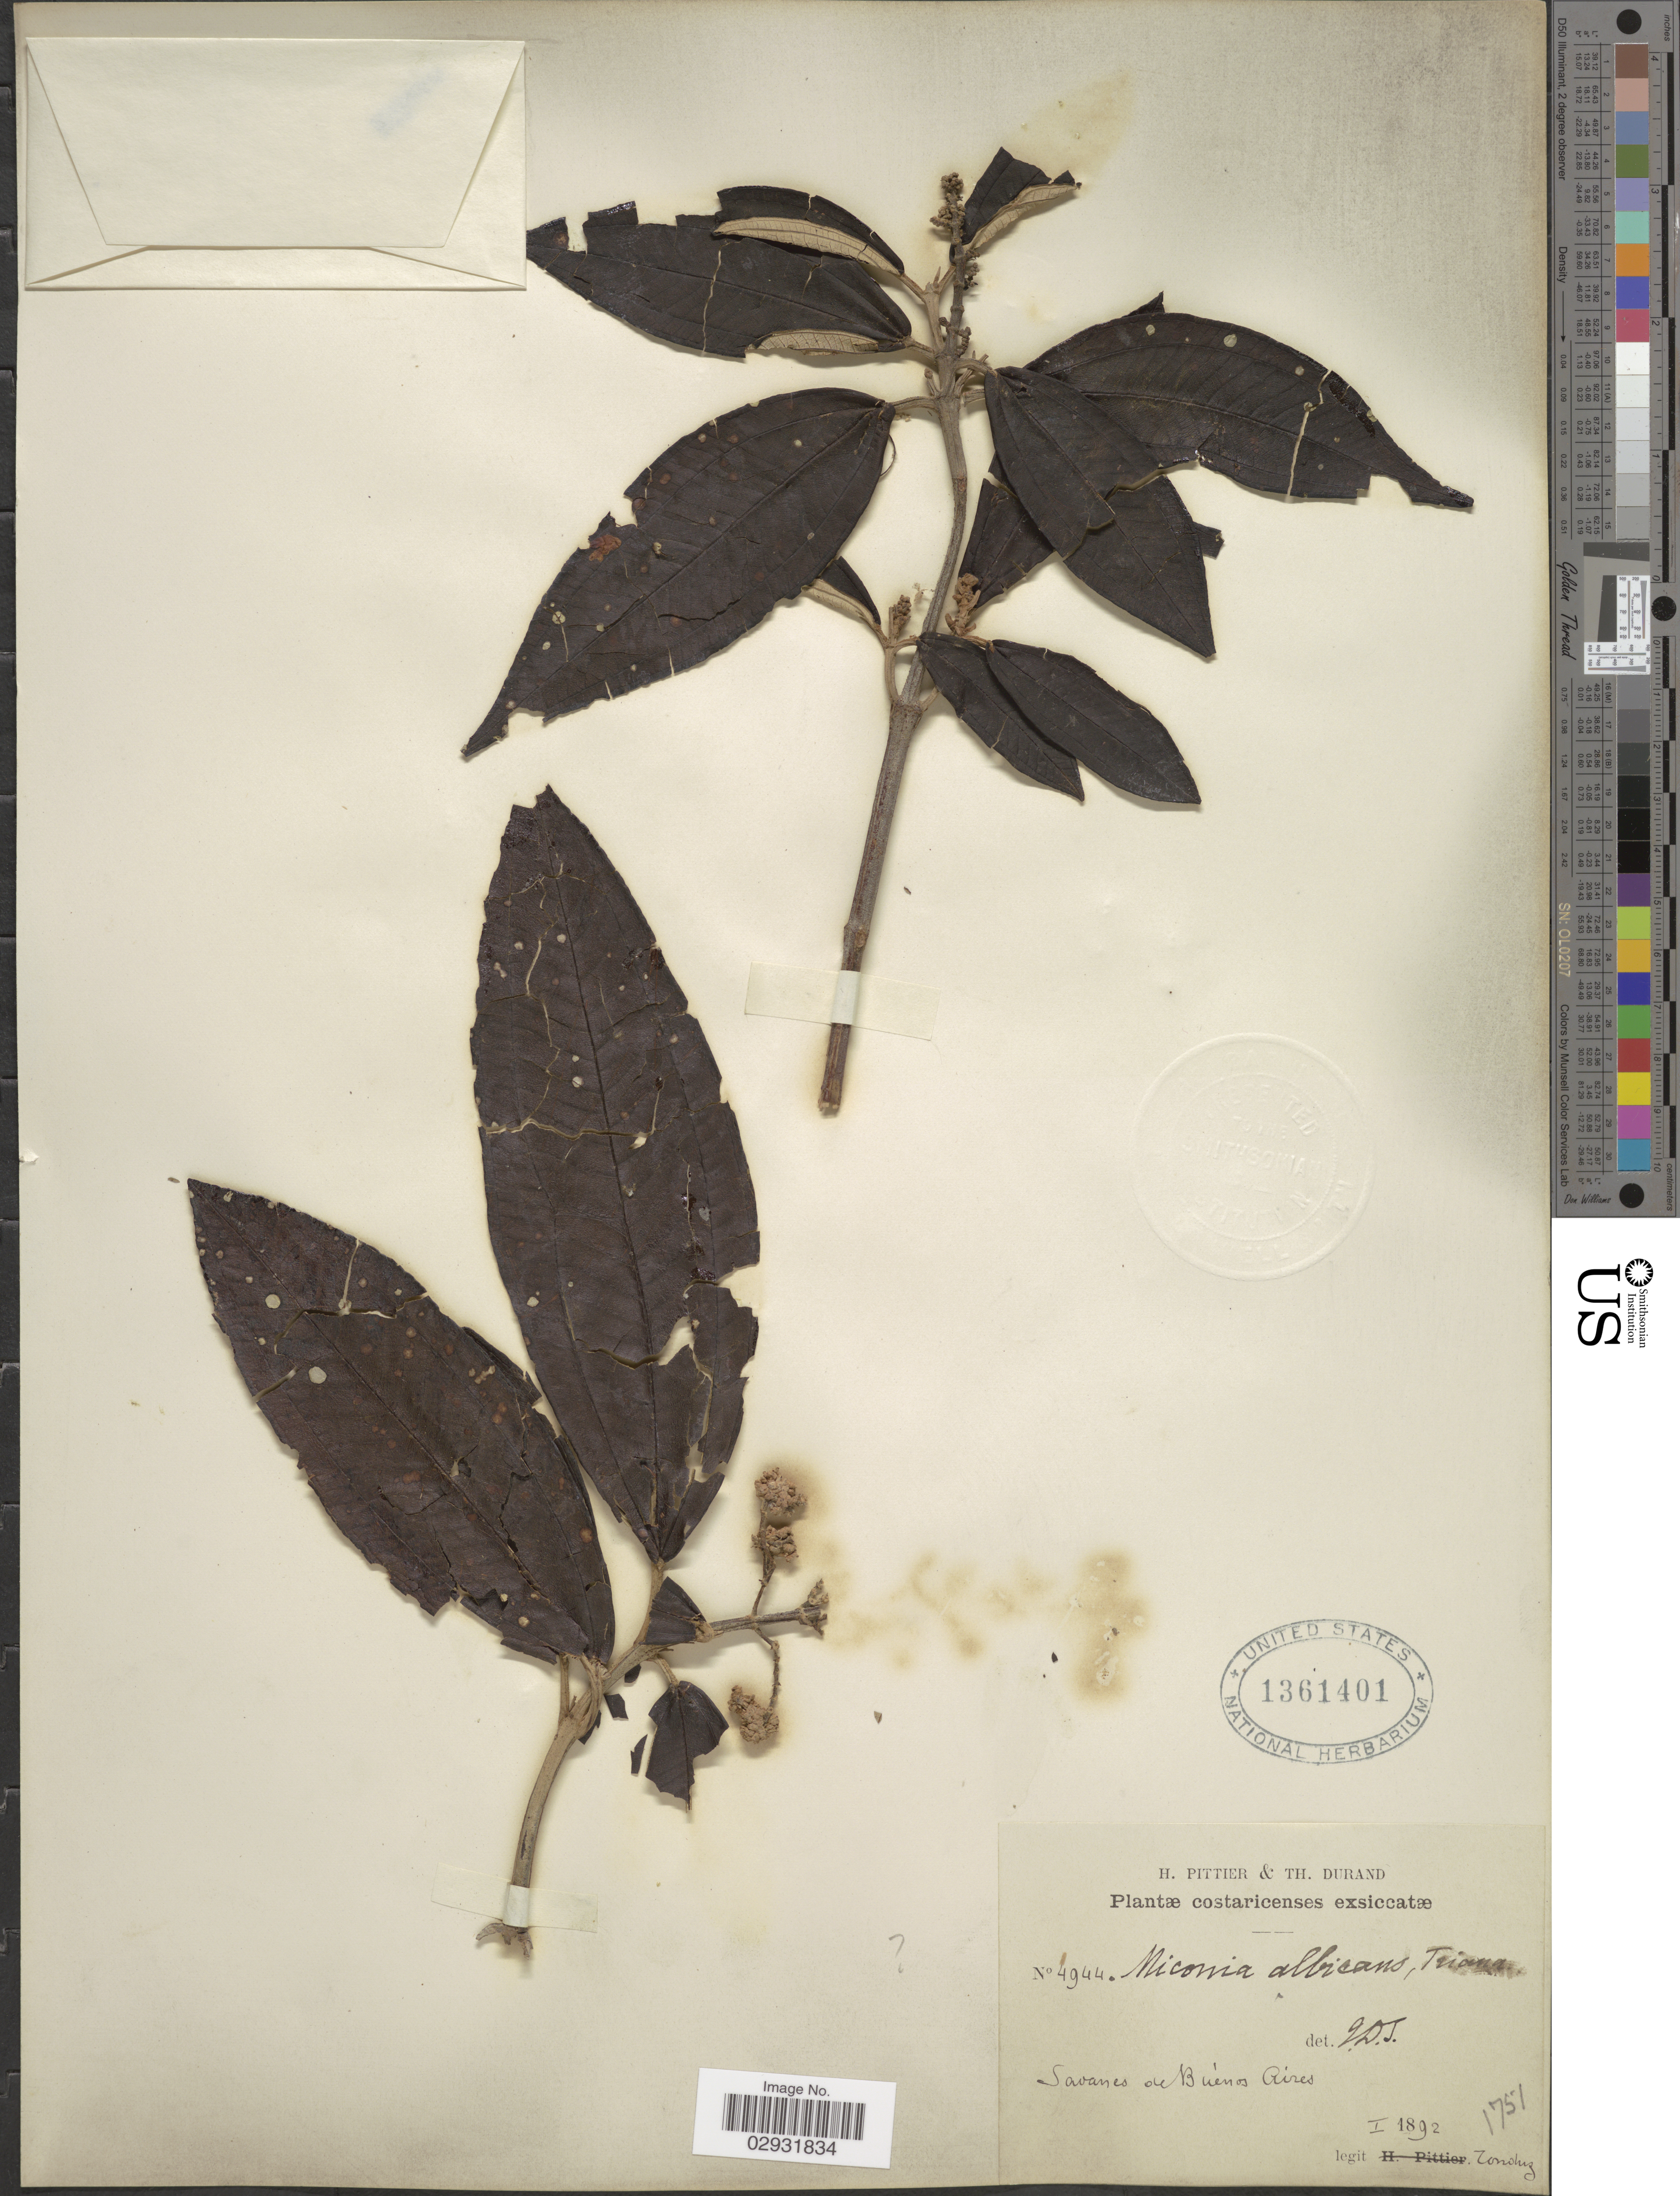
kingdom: Plantae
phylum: Tracheophyta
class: Magnoliopsida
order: Myrtales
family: Melastomataceae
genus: Miconia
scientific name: Miconia albicans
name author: (Sw.) Steud.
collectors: Tonduz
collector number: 4944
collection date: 1892-01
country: Costa Rica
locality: Savanes de Buénos Aires.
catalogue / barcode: US 1361401